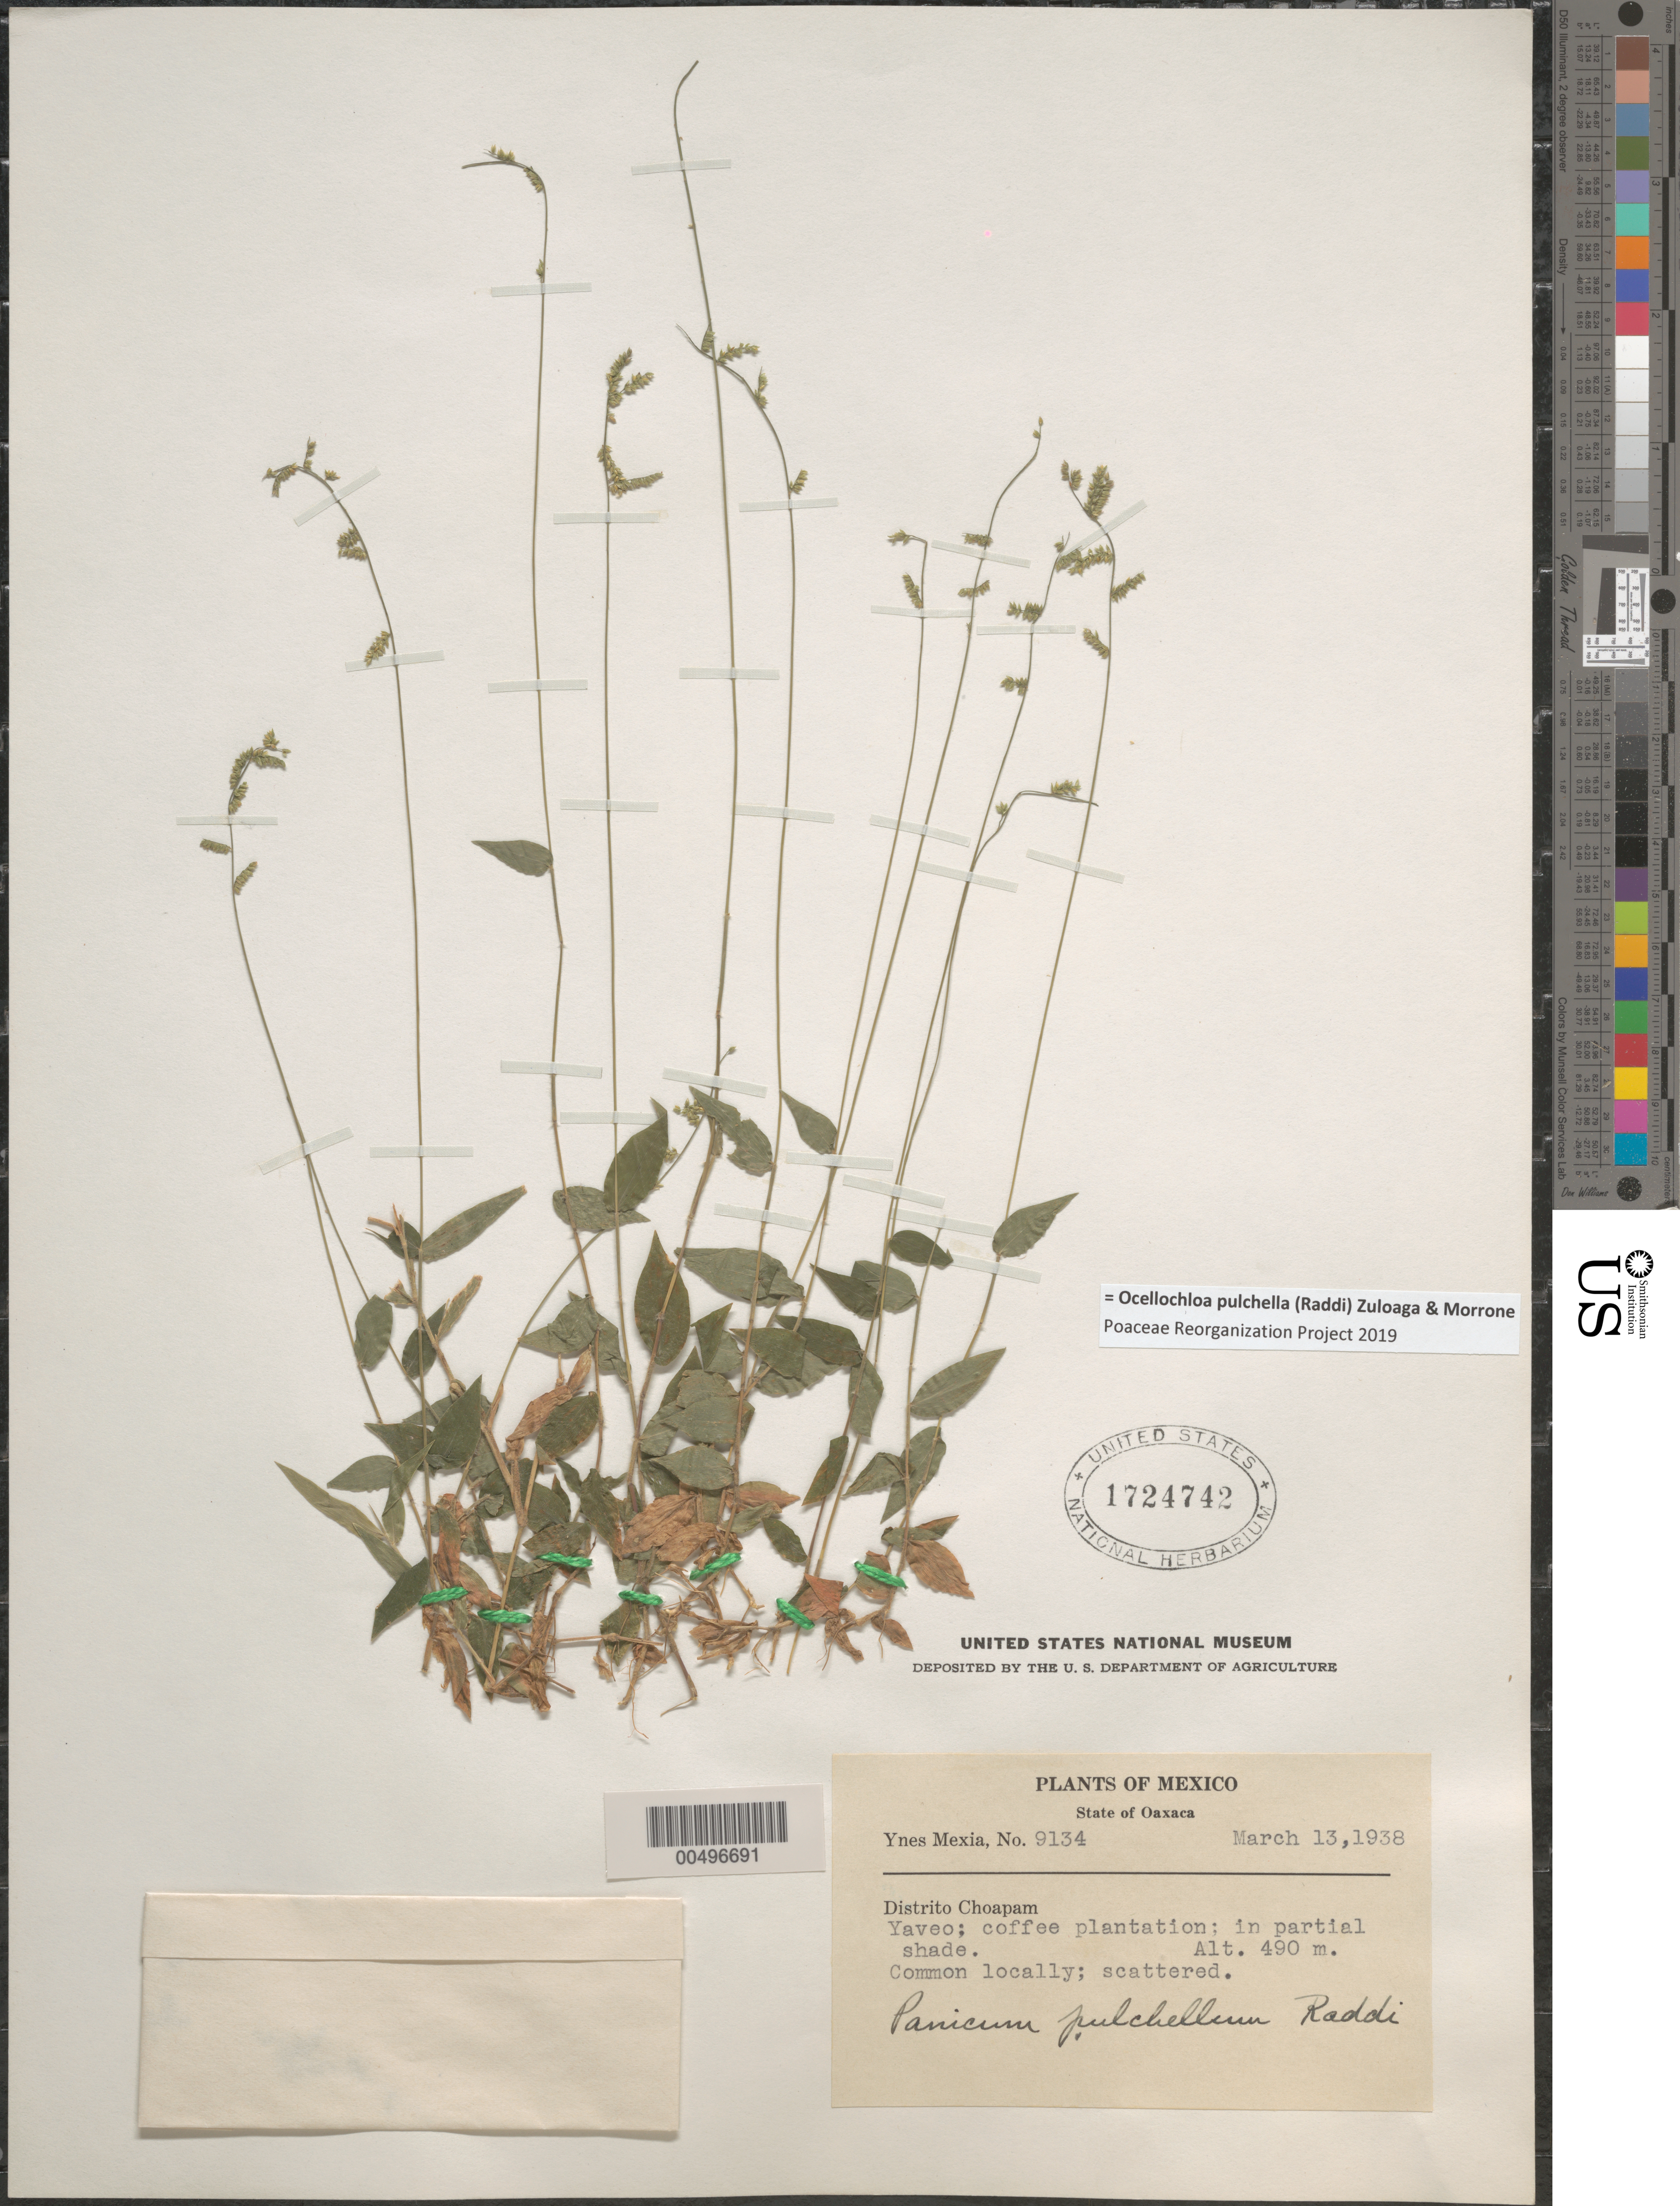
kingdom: Plantae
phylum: Tracheophyta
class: Liliopsida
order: Poales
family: Poaceae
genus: Panicum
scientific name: Panicum pulchellum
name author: Raddi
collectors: Y. Mexia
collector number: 9134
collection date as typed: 13 Mar 1938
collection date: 1938-03-13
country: Mexico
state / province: Oaxaca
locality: Dist: Choapam, Yaveo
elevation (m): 490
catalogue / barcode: US 1724742